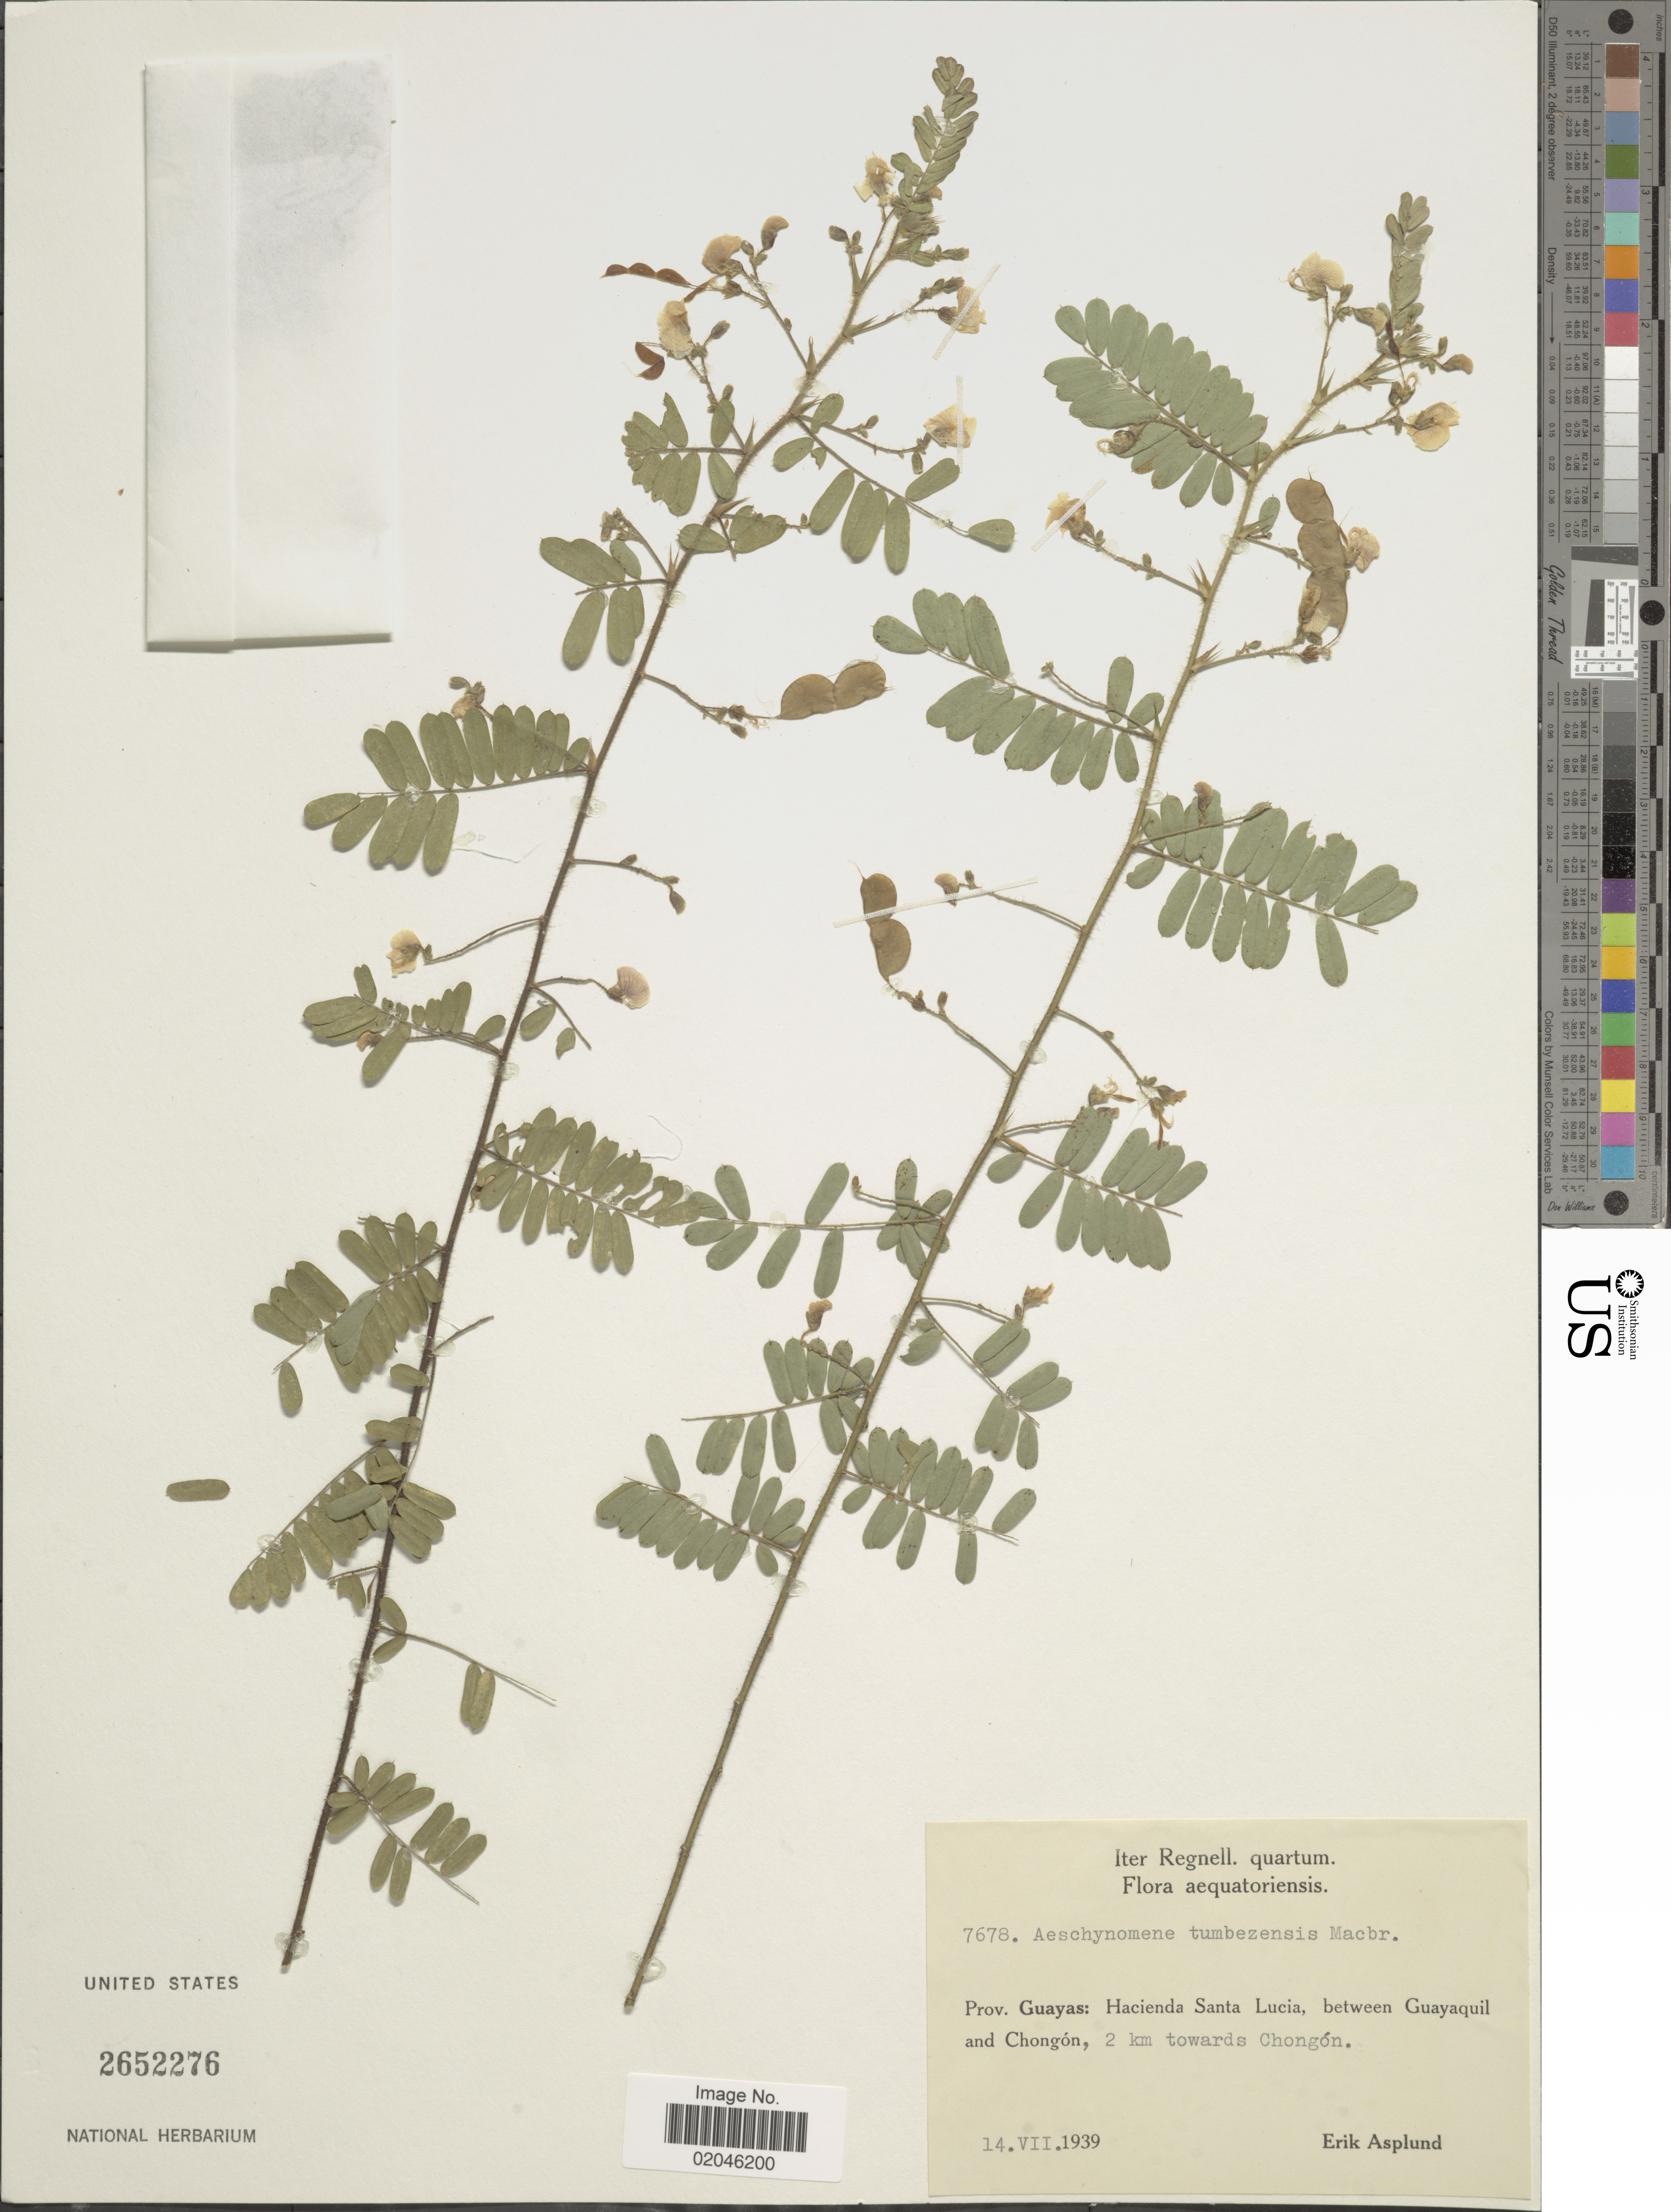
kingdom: Plantae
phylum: Tracheophyta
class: Magnoliopsida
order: Fabales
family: Fabaceae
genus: Aeschynomene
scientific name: Aeschynomene tumbezensis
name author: J.F. Macbr.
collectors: E. Asplund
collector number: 7678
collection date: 1939-07-14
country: Ecuador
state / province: Guayas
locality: Hacienda Santa Lucia, between Guayayquil and Chongon, 2 km towards Chongon, Aequatoriensis.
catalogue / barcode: US 2652276